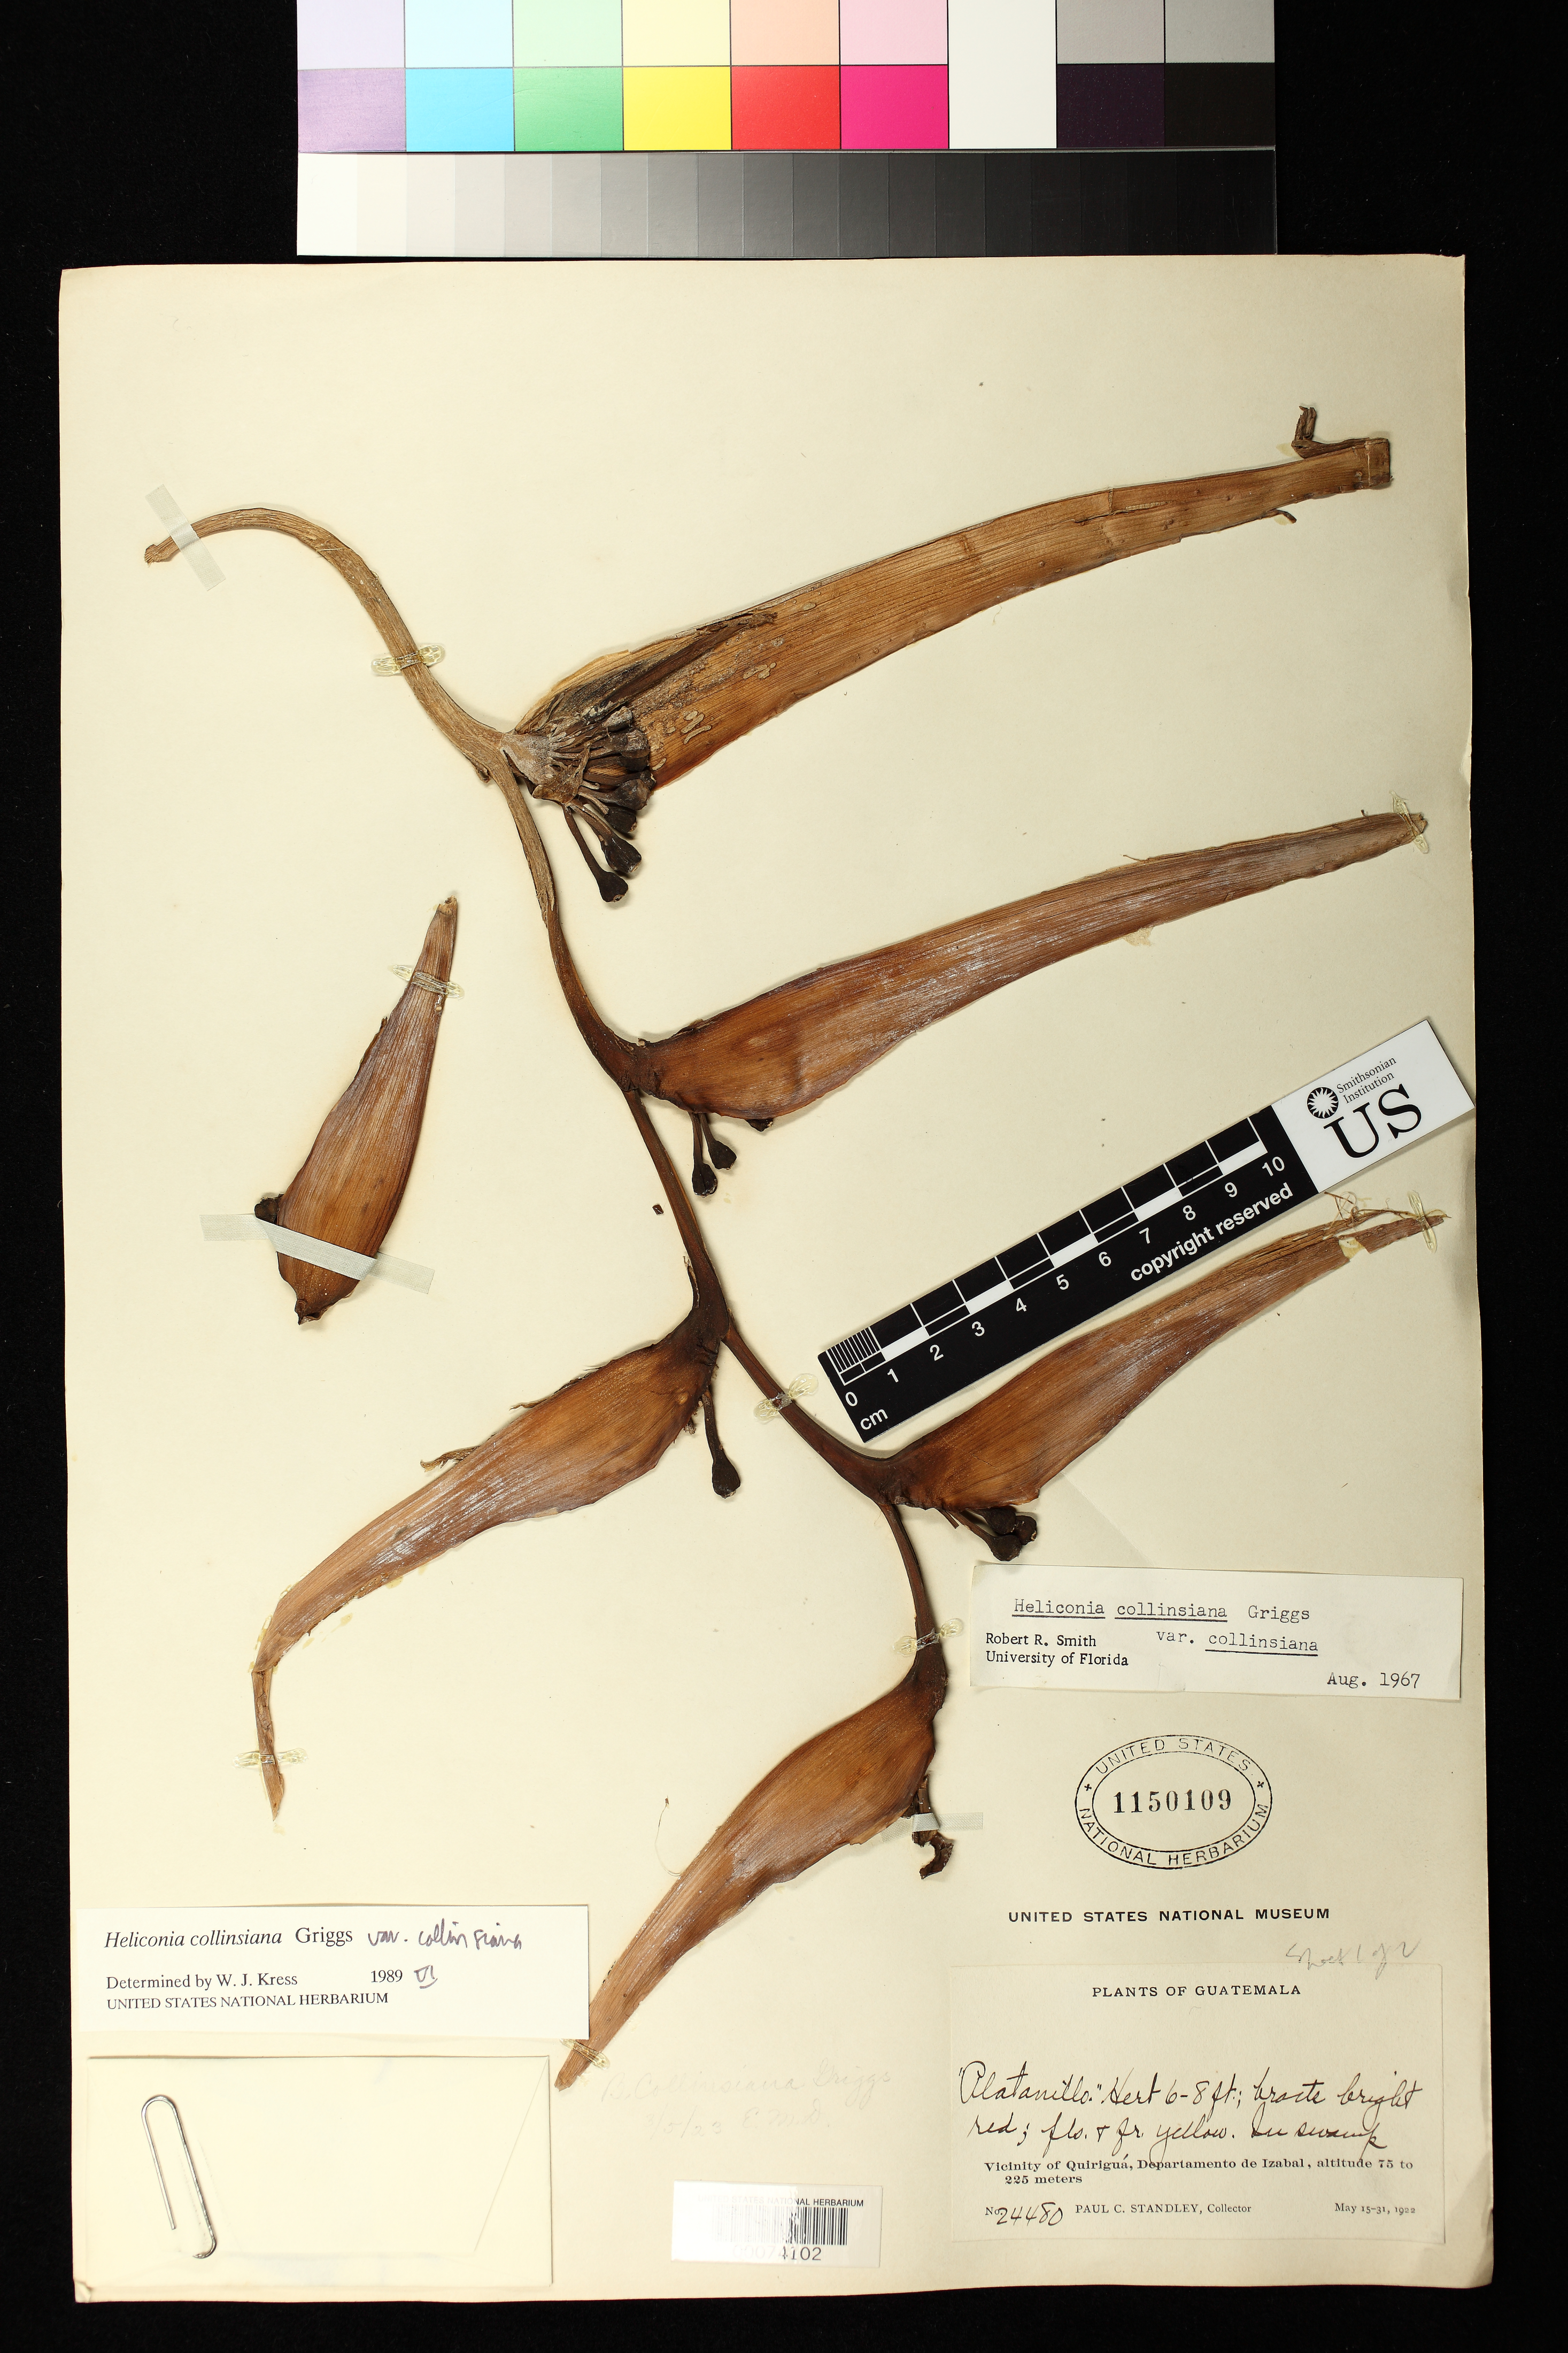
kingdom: Plantae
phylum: Tracheophyta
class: Liliopsida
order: Zingiberales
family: Heliconiaceae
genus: Heliconia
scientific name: Heliconia collinsiana var. collinsiana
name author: R.F. Griggs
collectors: P. C. Standley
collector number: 24480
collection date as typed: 15 May 1922 to 31 May 1922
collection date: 1922-05-15/1922-05-31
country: Guatemala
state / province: Izabal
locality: Vicinity of Quiriguá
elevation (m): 75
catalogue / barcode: US 1150109